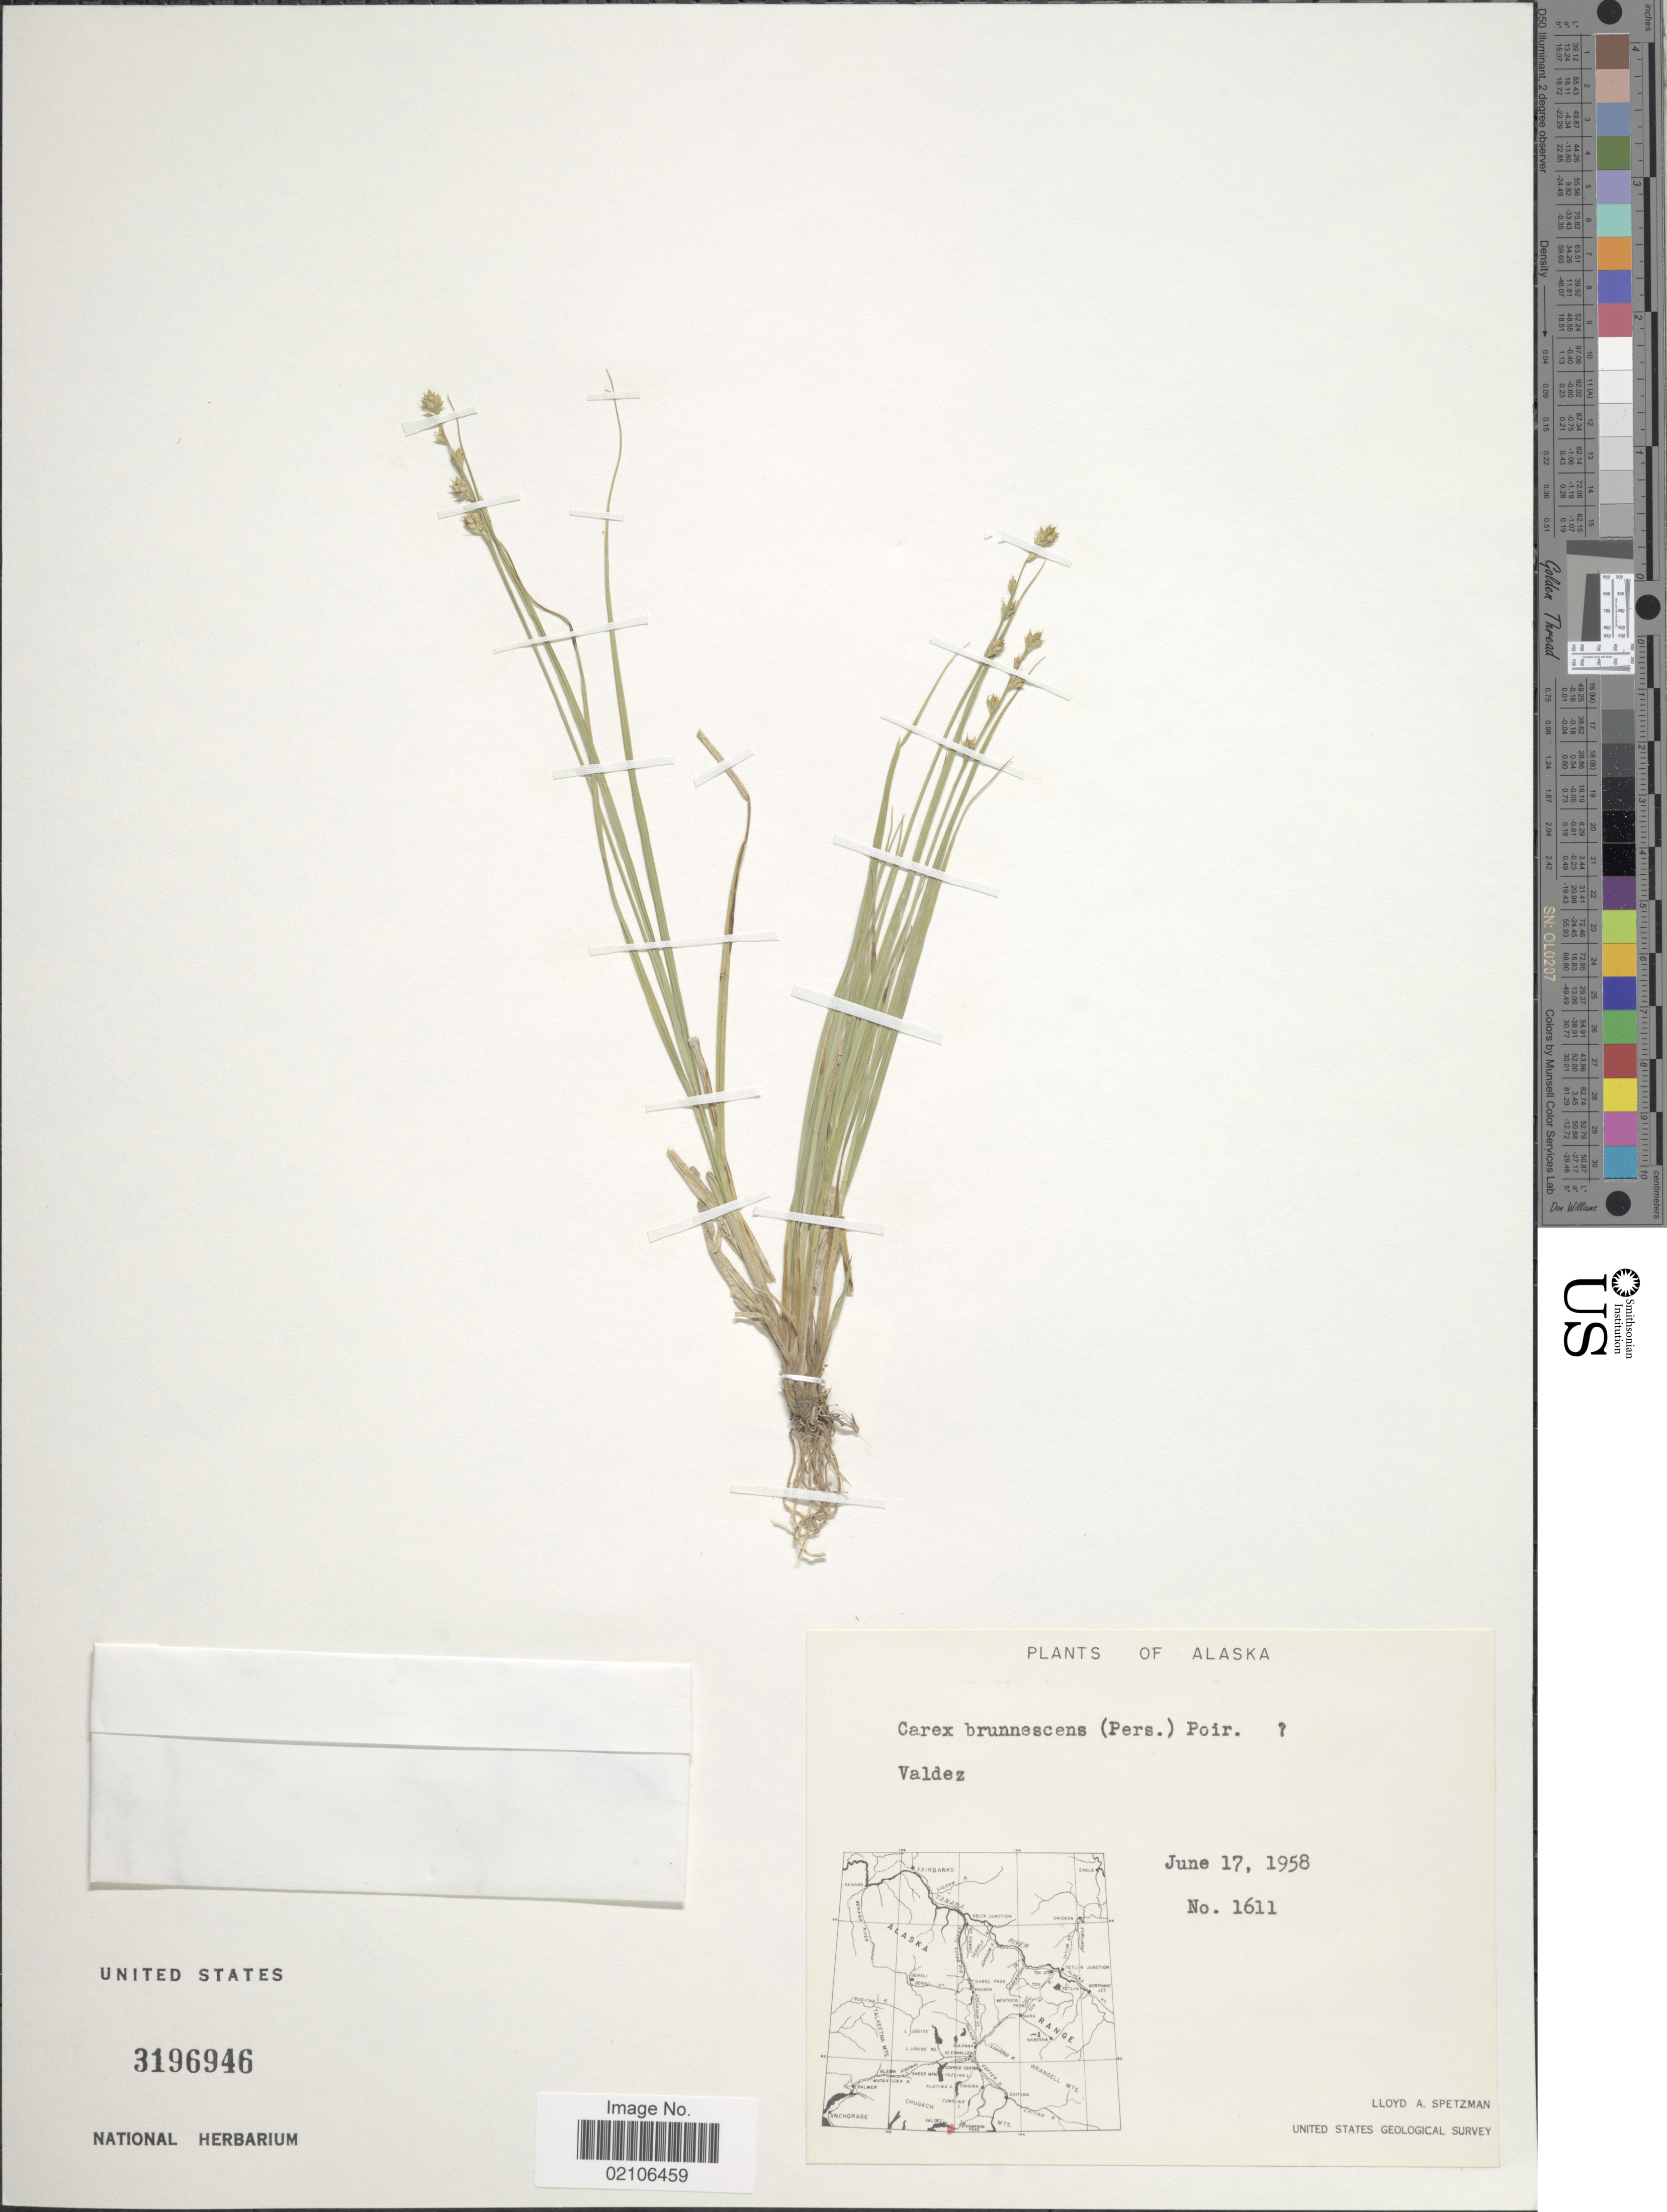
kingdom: Plantae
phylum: Tracheophyta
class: Liliopsida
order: Poales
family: Cyperaceae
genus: Carex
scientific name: Carex brunnescens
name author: (Pers.) Poir.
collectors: L. Spetzman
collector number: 1611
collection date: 1958-06-17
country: United States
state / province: Alaska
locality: Valdez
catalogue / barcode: US 3196946